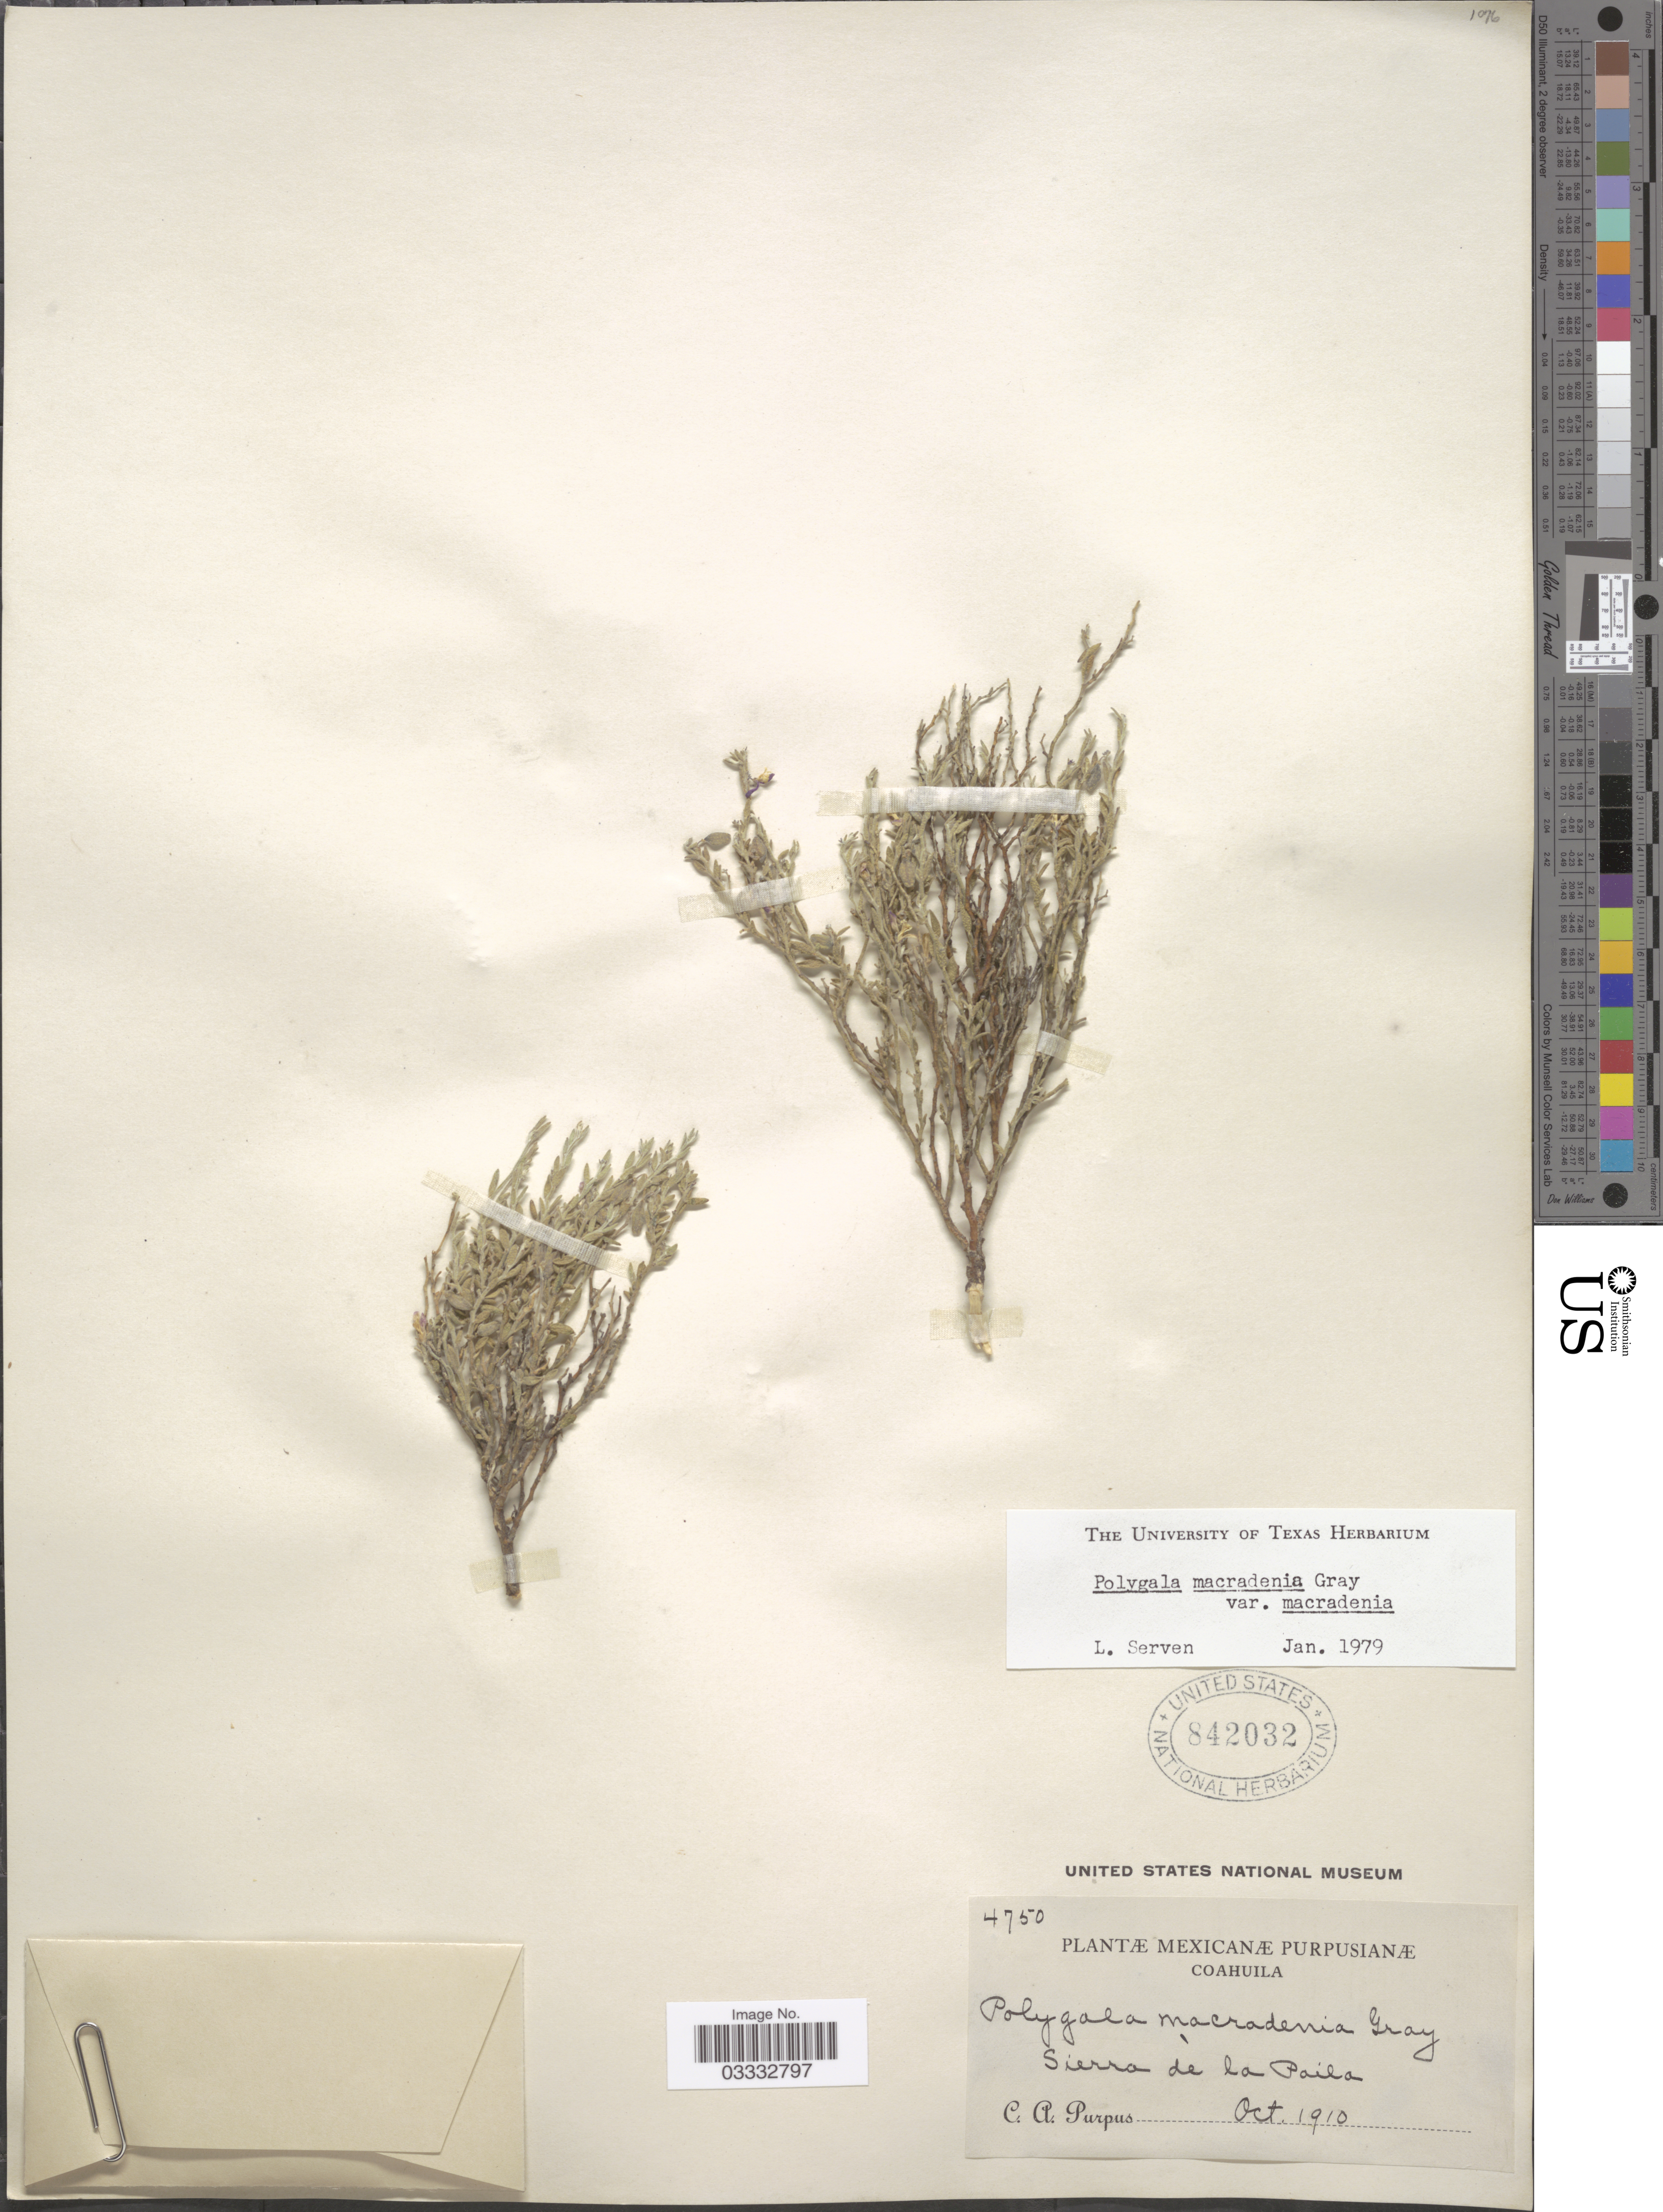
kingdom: Plantae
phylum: Tracheophyta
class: Magnoliopsida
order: Fabales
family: Polygalaceae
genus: Hebecarpa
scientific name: Hebecarpa macradenia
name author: (A. Gray) J.R. Abbott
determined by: Strong, Mark T., (BOT), Smithsonian Institution - National Museum of Natural History (UNITED STATES)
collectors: C. A. Purpus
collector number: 4750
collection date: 1910-10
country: Mexico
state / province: Coahuila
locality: Sierra de la Paila.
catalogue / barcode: US 842032